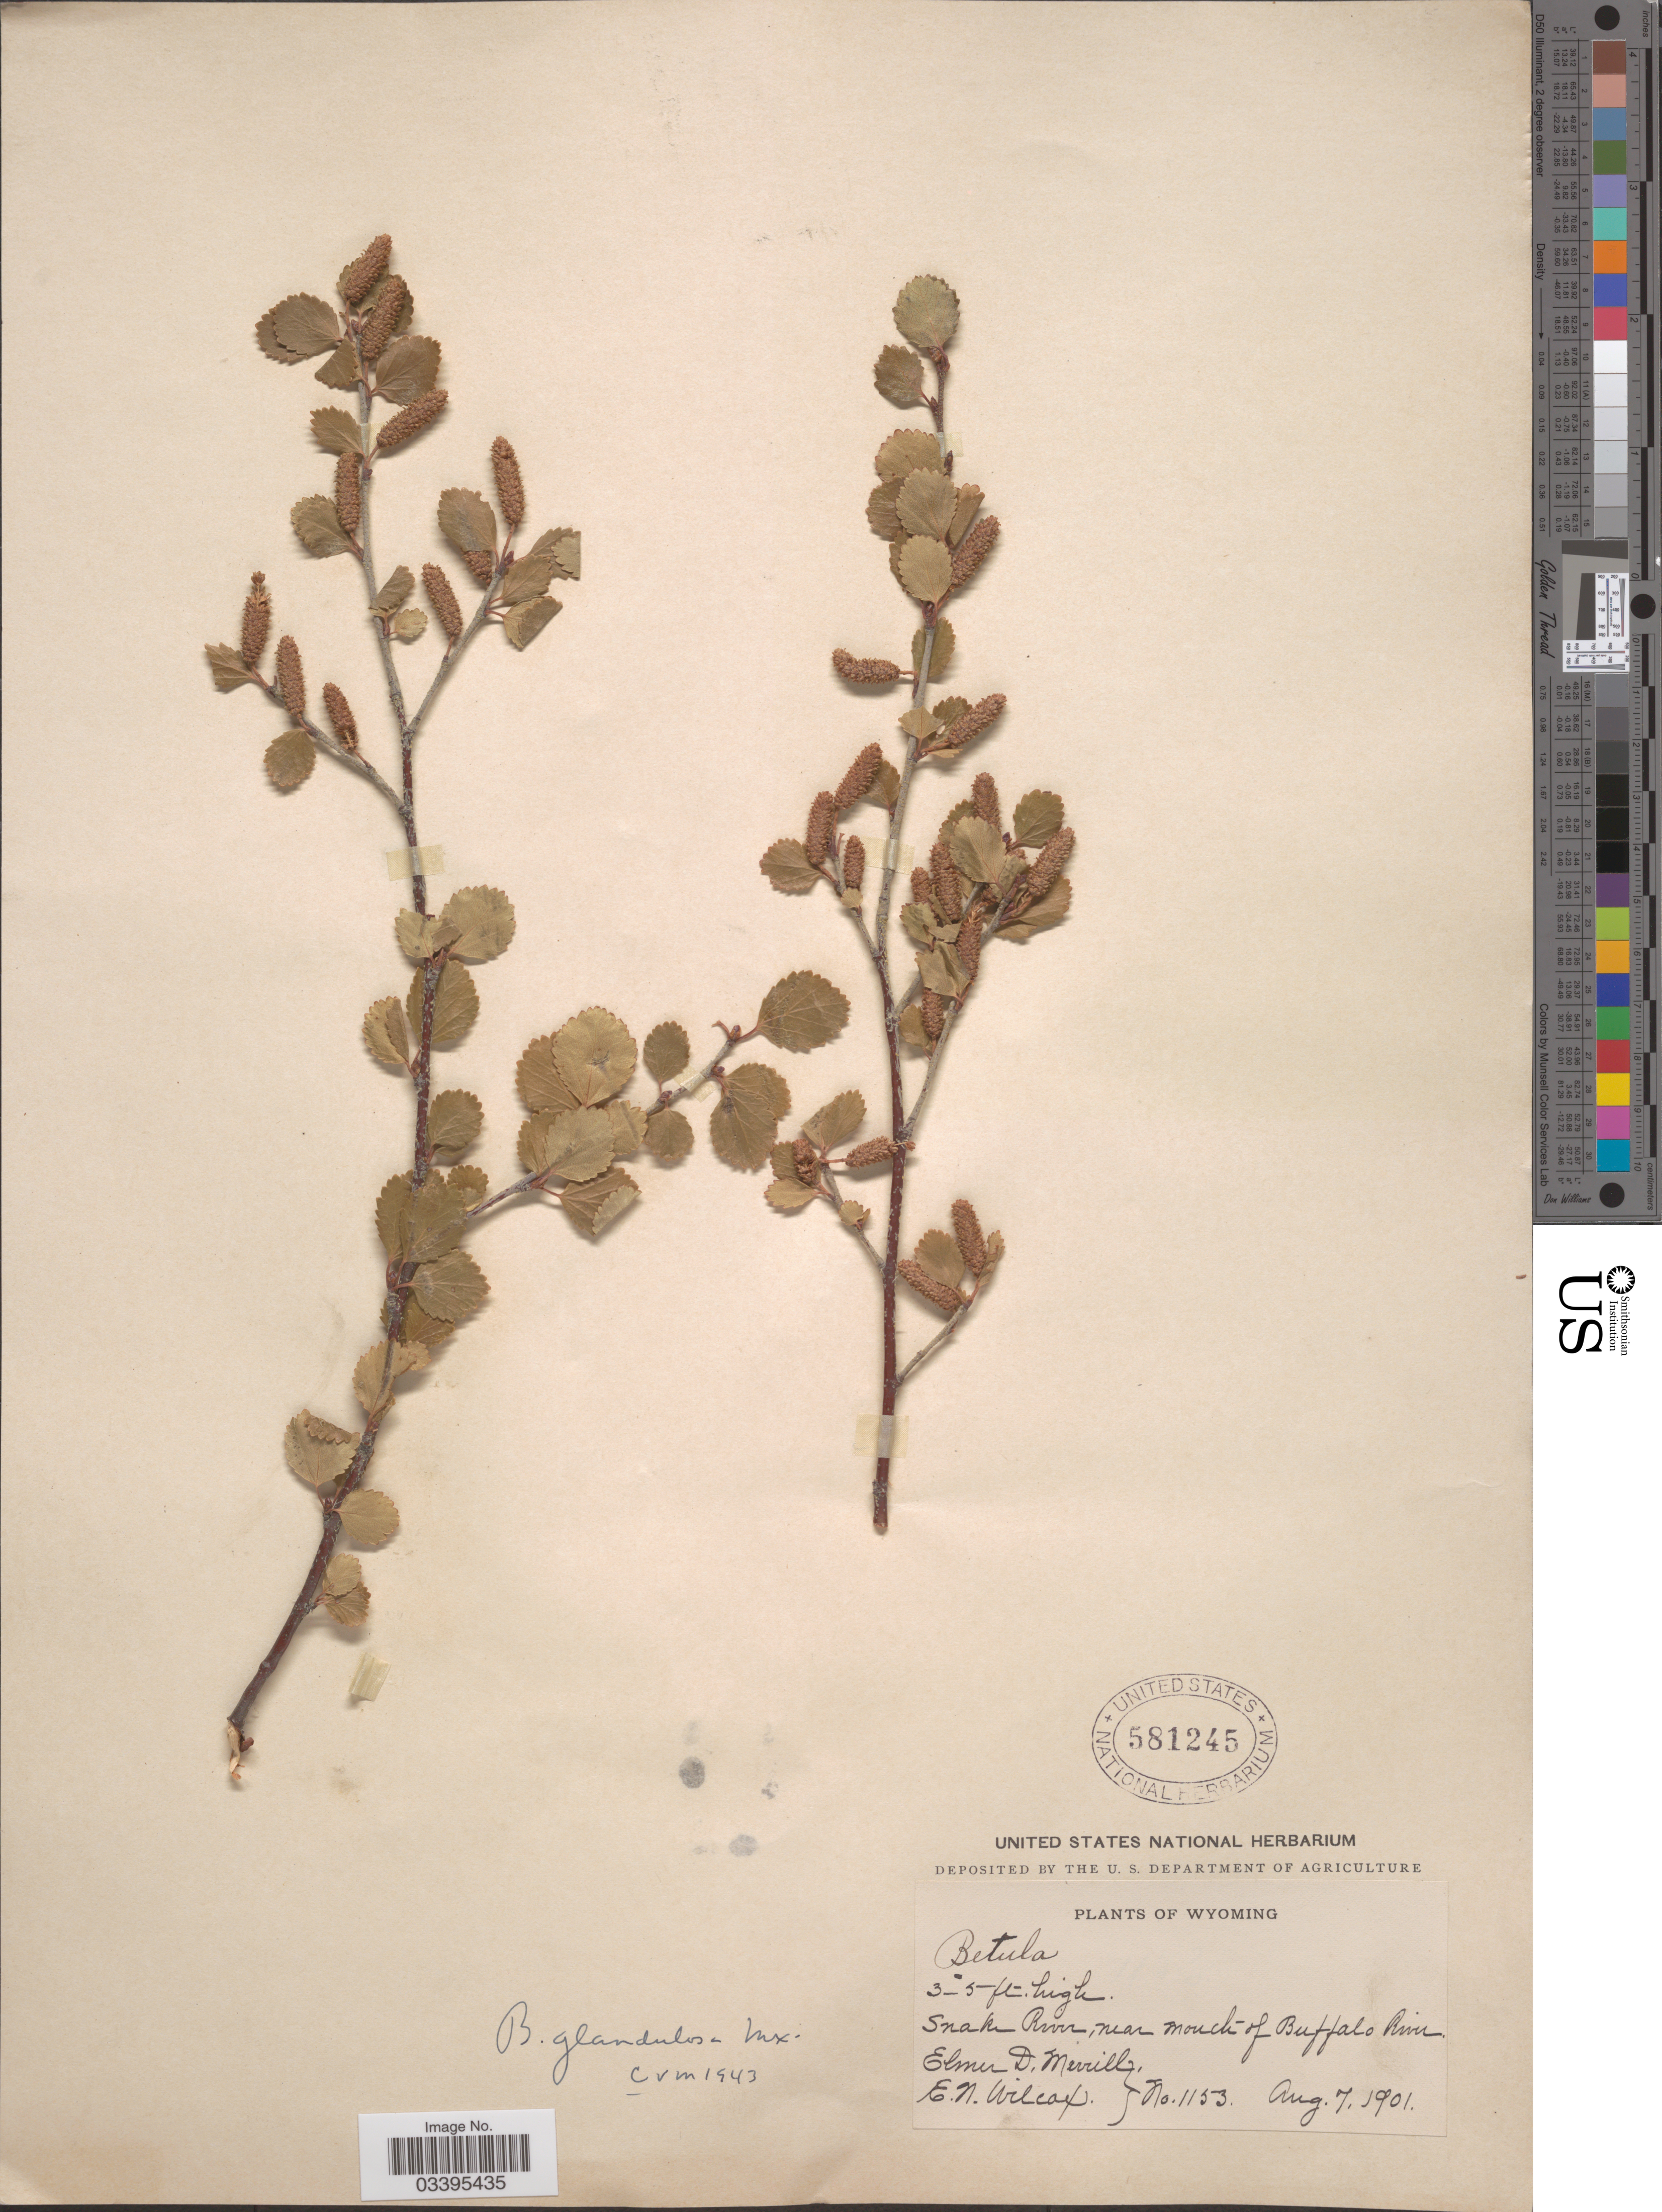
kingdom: Plantae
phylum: Tracheophyta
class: Magnoliopsida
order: Fagales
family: Betulaceae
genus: Betula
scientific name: Betula glandulosa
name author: Michx.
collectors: E. Wilcox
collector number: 1153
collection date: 1901-08-07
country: United States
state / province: Wyoming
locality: Snake River, near mouth of Buffalo River.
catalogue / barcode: US 581245